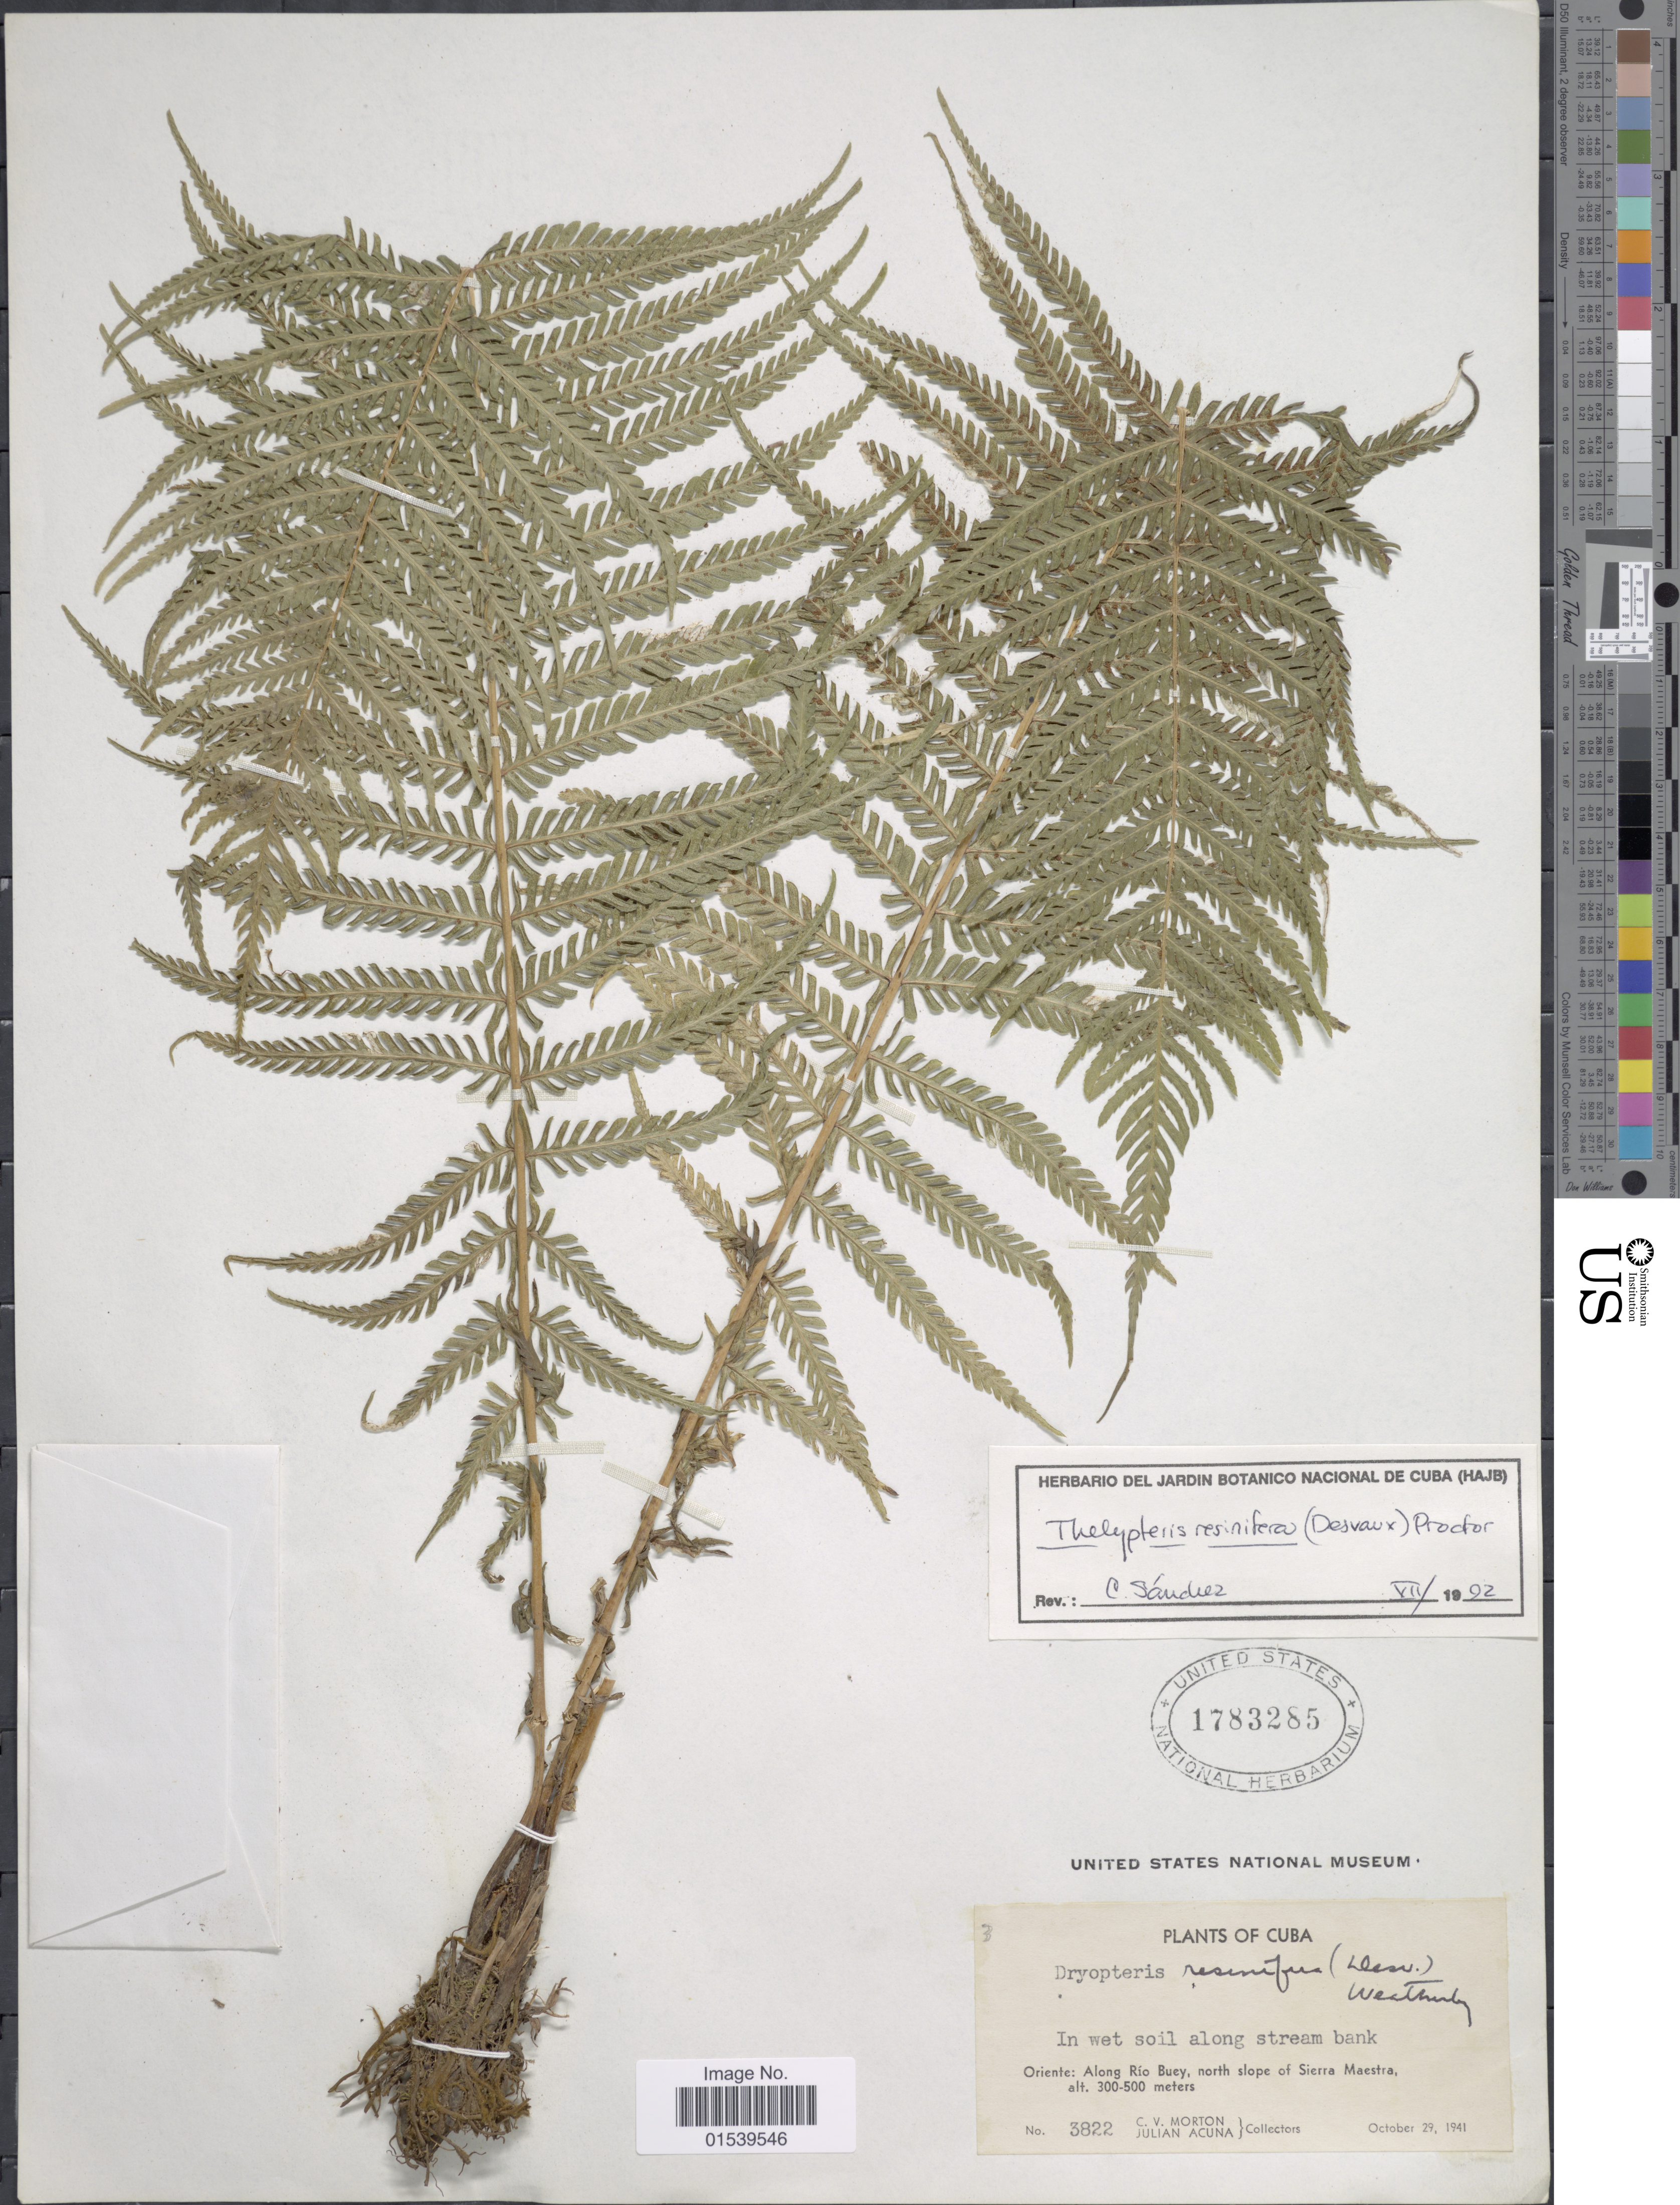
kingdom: Plantae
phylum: Tracheophyta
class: Polypodiopsida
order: Polypodiales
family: Thelypteridaceae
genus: Amauropelta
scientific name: Amauropelta resinifera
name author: (Desv.) Pic. Serm.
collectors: C. V. Morton & J. B. Acuña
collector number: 3822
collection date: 1941-10-29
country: Cuba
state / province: Oriente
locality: Oriente: along Rio Buey, north slope of Sierra Maestra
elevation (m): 300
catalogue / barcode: US 1783285